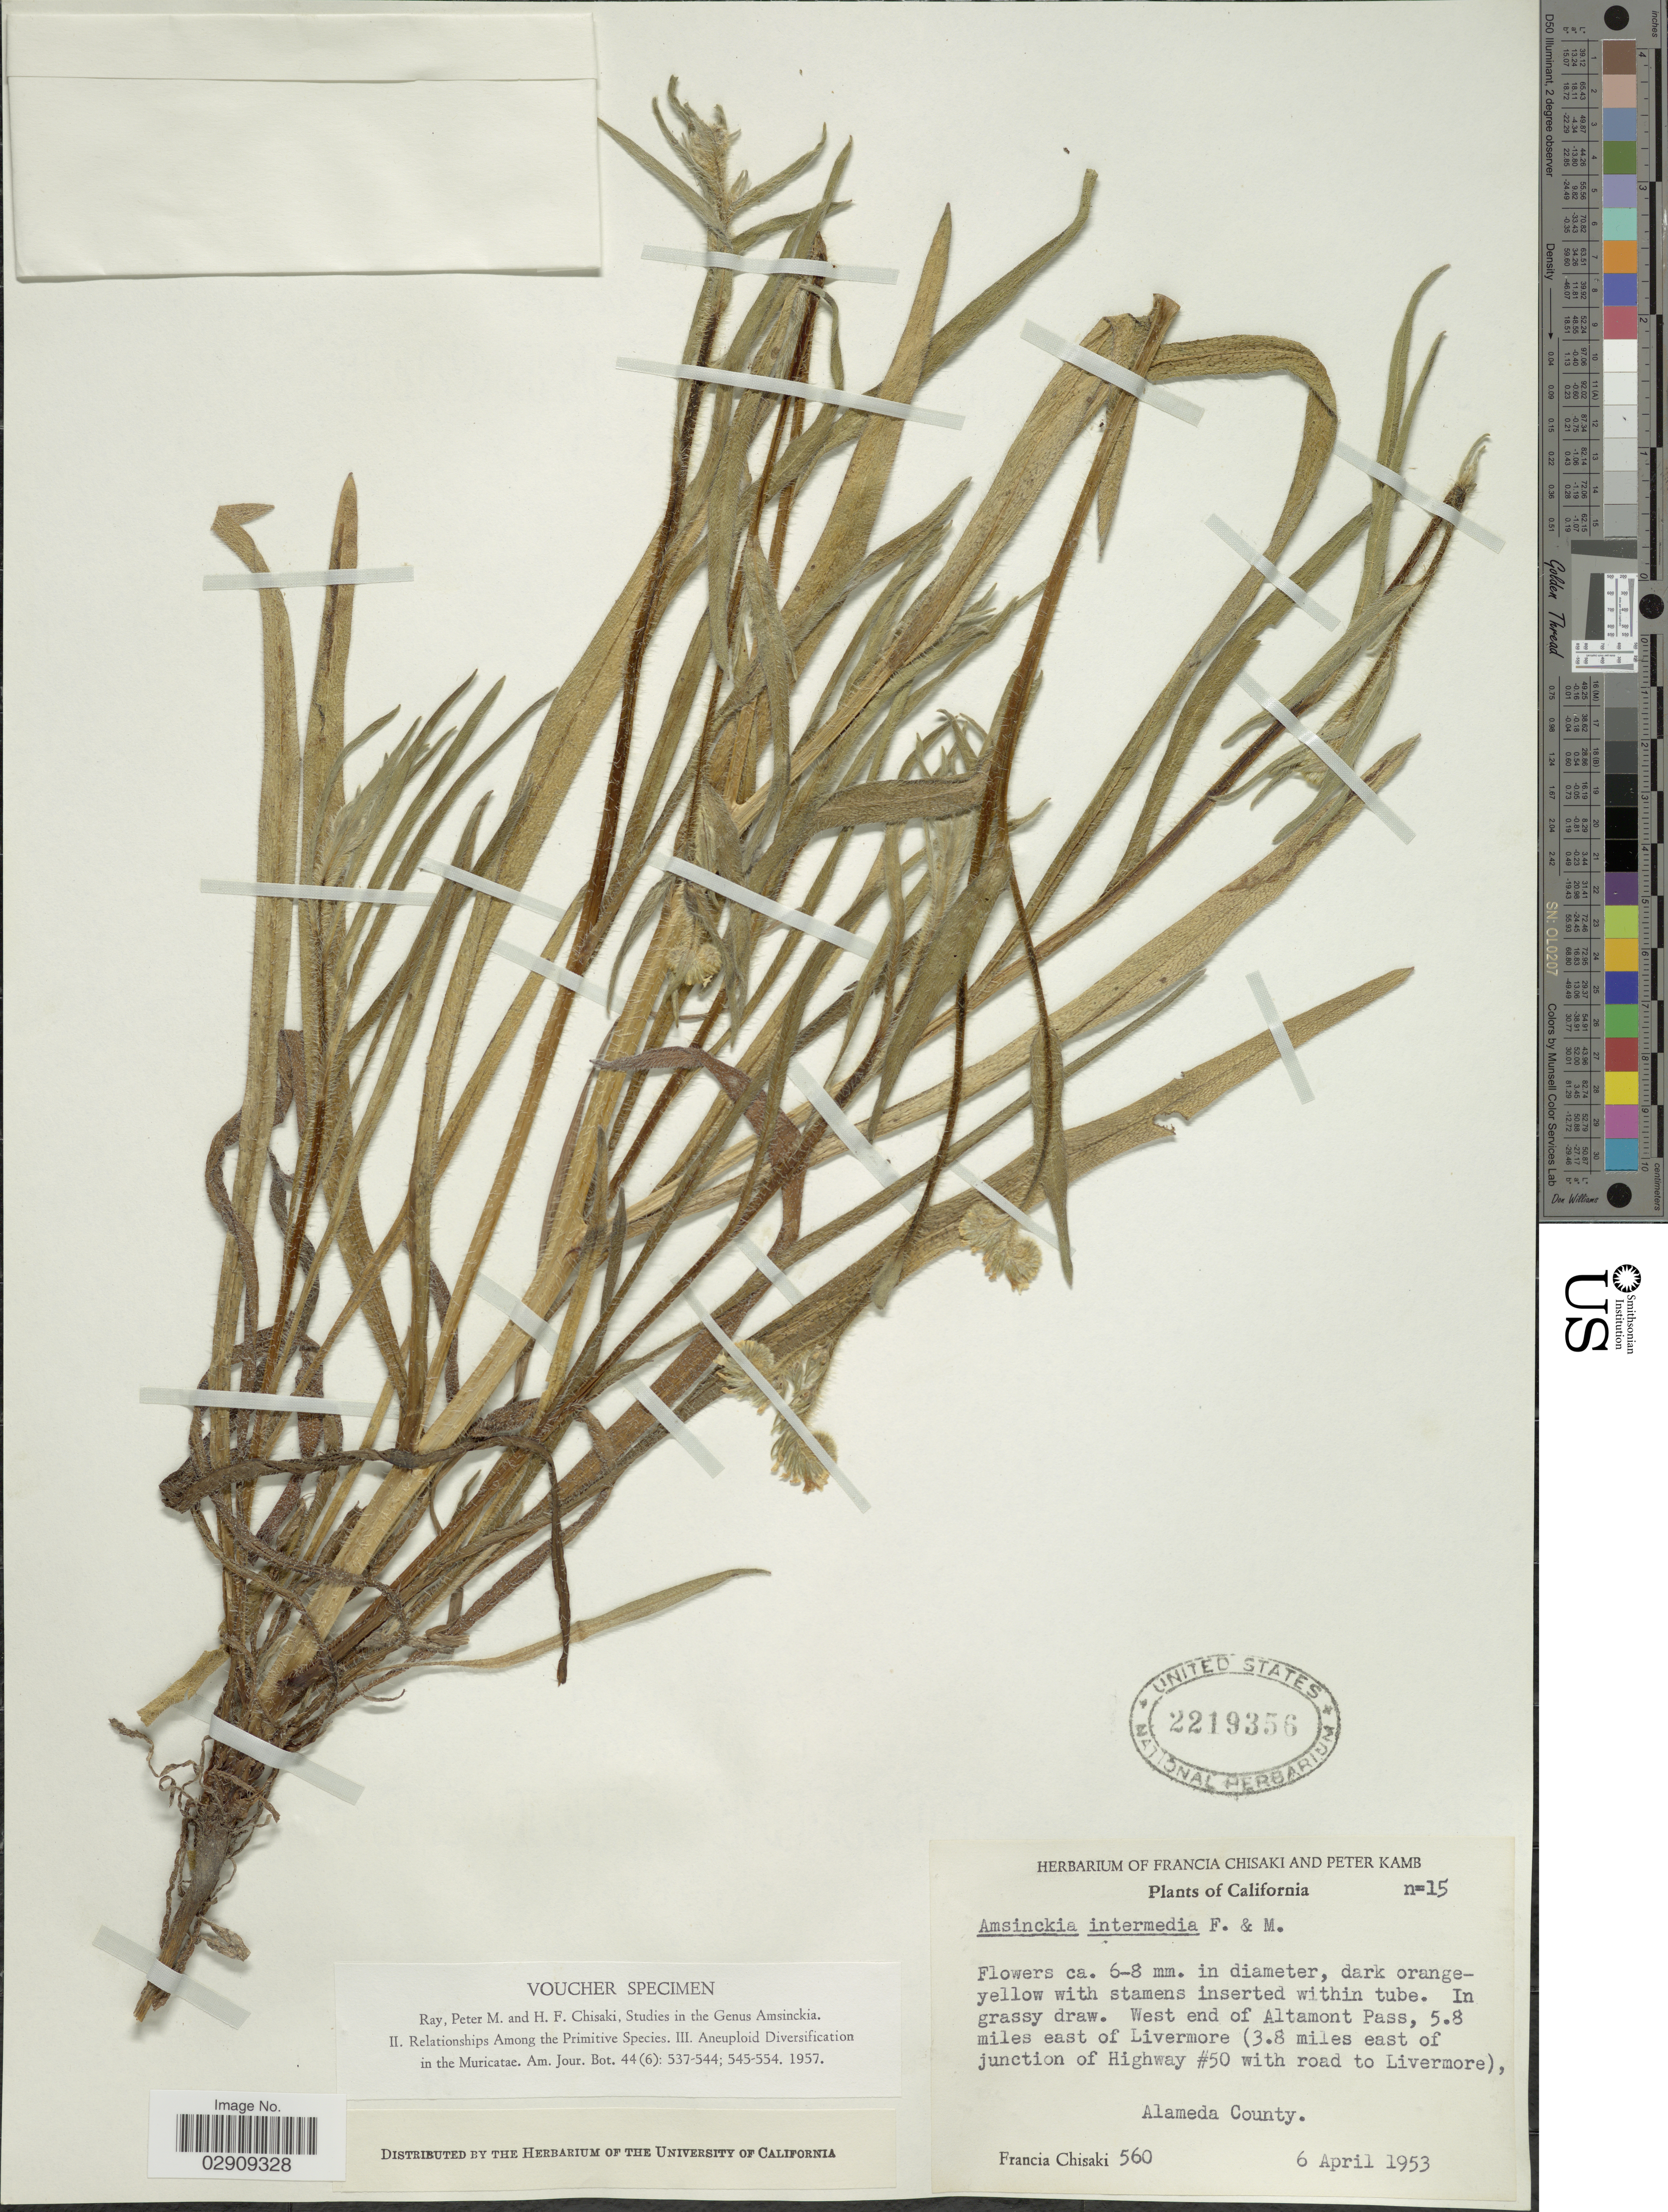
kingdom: Plantae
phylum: Tracheophyta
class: Magnoliopsida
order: Boraginales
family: Boraginaceae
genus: Amsinckia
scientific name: Amsinckia menziesii var. intermedia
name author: (Fisch. & C.A. Mey.) Ganders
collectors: F. Chisaki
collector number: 560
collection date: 1953-04-06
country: United States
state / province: California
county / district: Alameda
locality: West end of Altamont Pass, 5.8 miles east of Livermore (3.8 miles east of junction of Highway #50 with road to Livermore), Alameda County.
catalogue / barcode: US 2219356